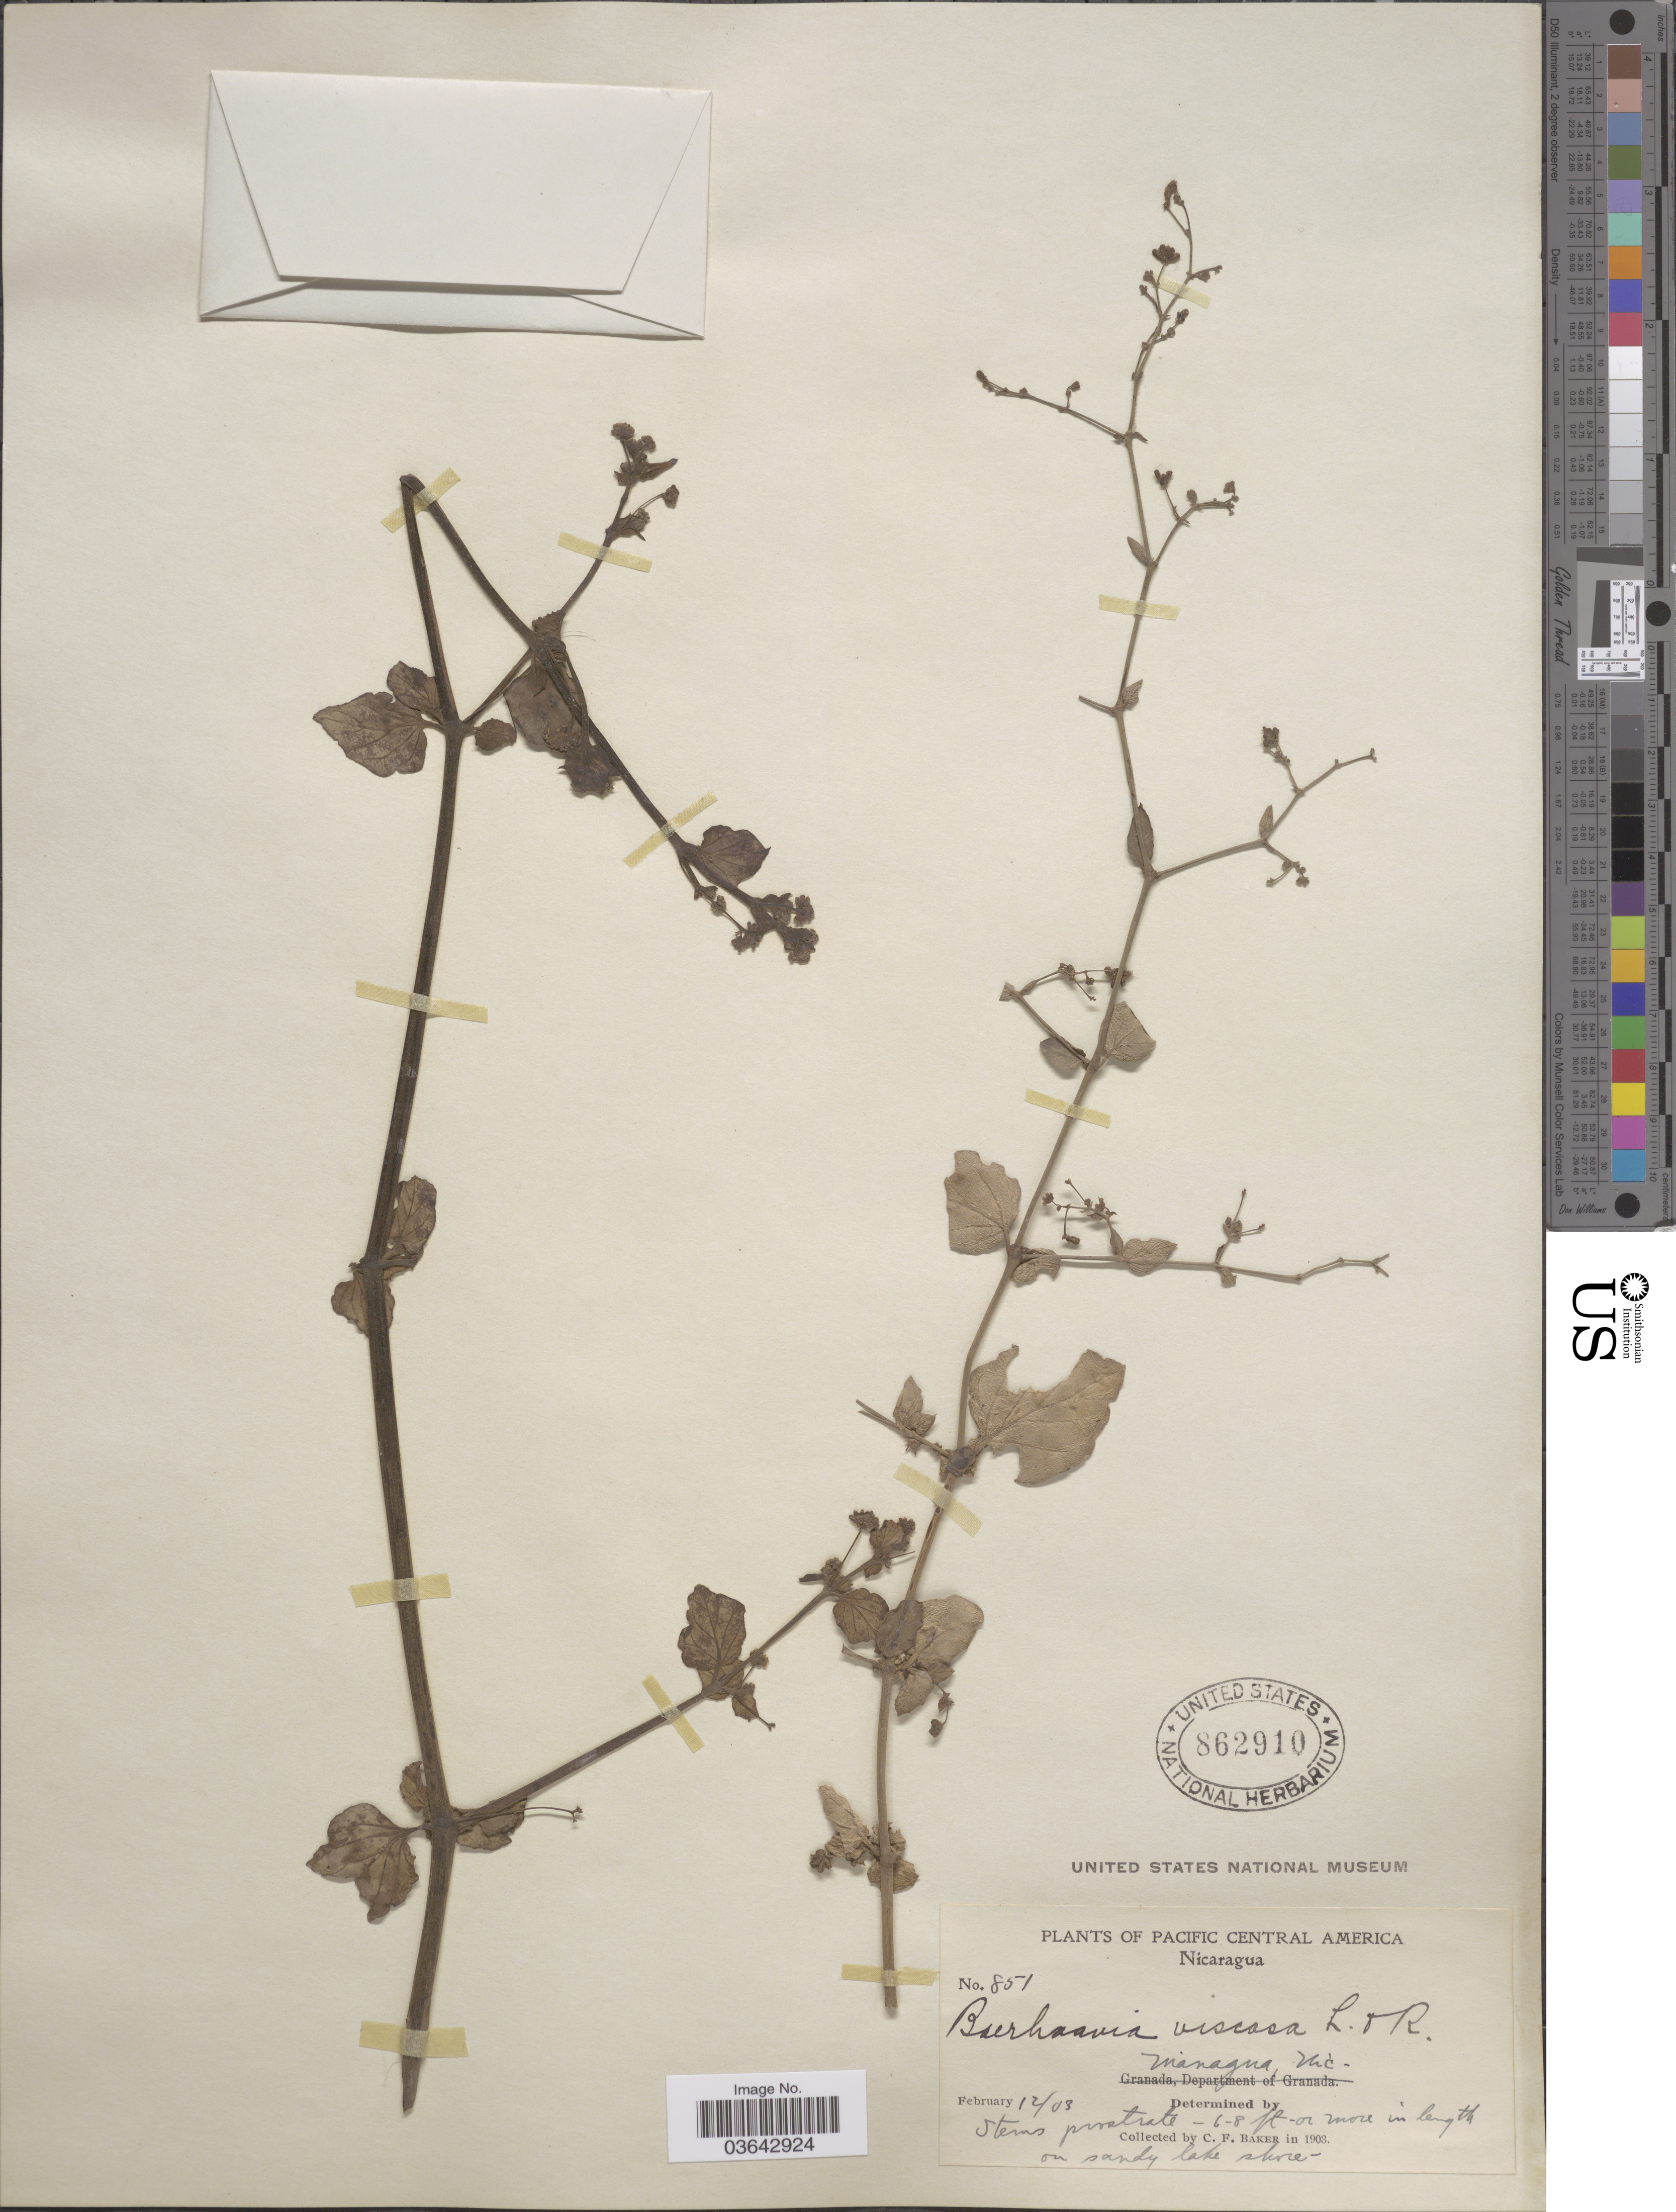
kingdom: Plantae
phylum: Tracheophyta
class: Magnoliopsida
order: Caryophyllales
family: Nyctaginaceae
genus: Boerhavia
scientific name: Boerhavia caribaea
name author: Jacq.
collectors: C. F. Baker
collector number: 851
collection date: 1903-02-12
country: Nicaragua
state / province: Managua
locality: Pacific Central America.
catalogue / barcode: US 862910